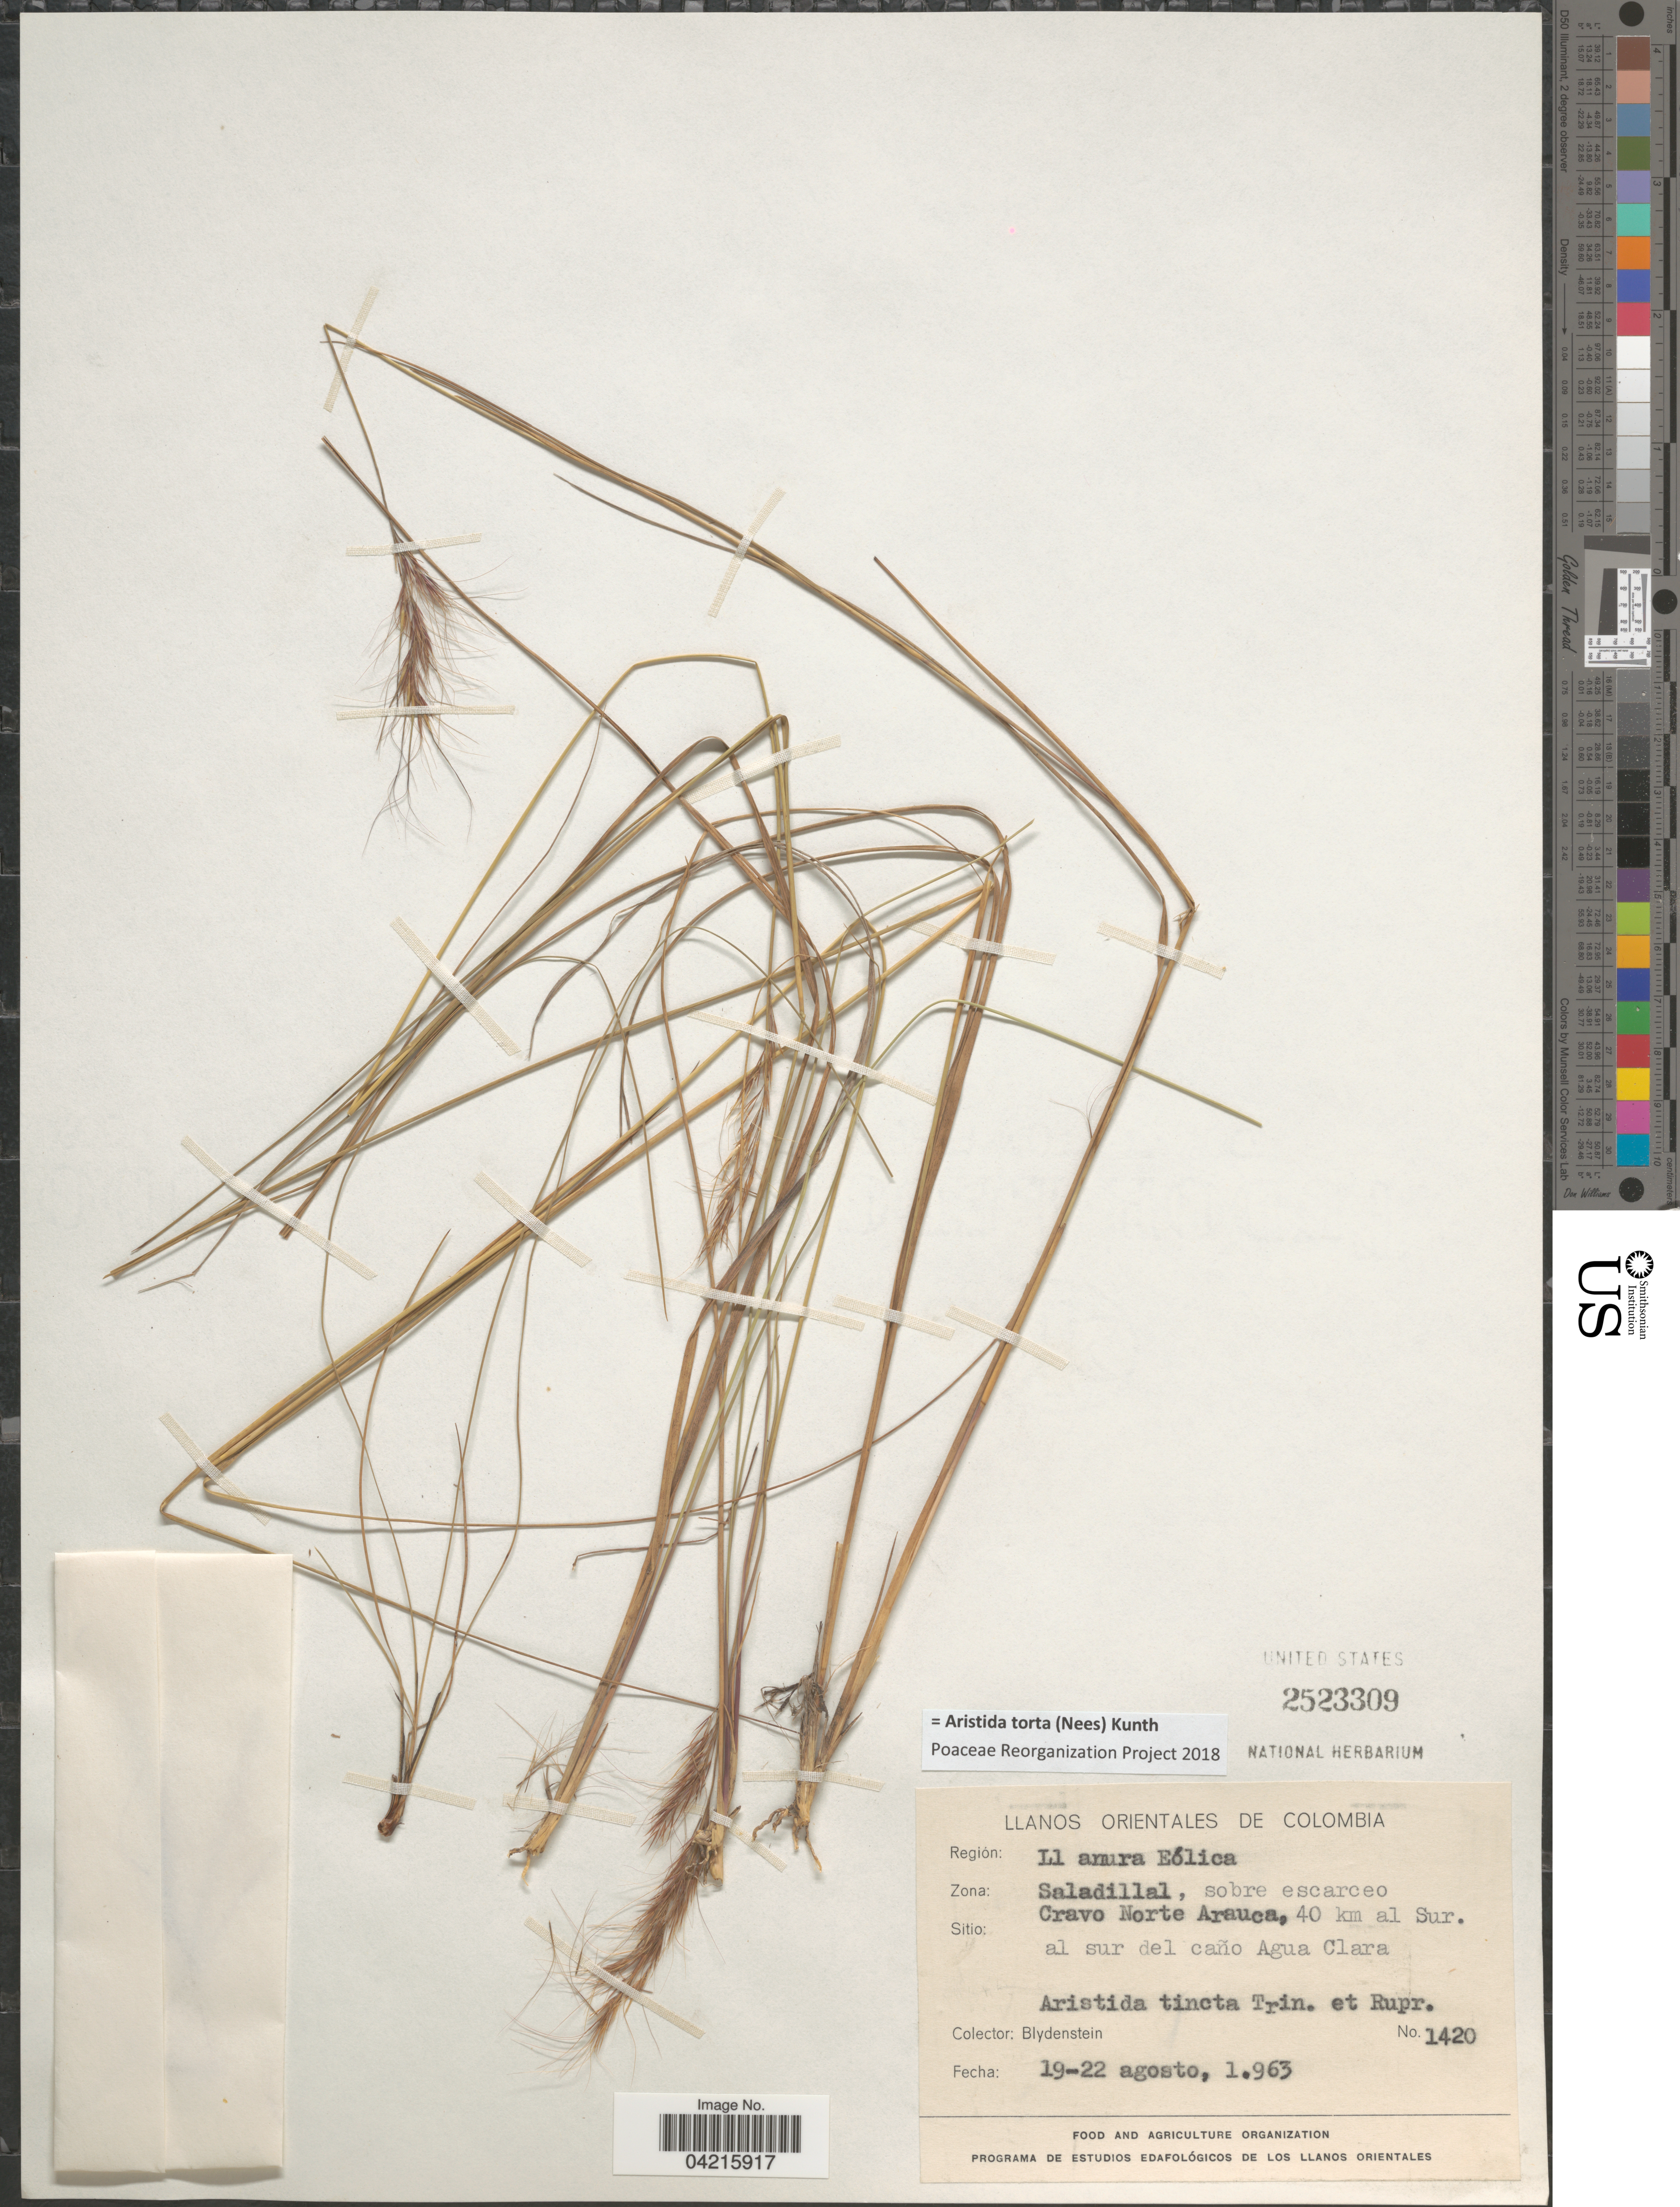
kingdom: Plantae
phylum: Tracheophyta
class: Liliopsida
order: Poales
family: Poaceae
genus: Aristida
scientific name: Aristida torta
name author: (Nees) Kunth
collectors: Blydenstein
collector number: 1420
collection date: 1963-08-19/1963-08-22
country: Colombia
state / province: Arauca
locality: Llanos Orientales de Colombia. Región: Llanura Eólica. Zona: Saladillal, sobre escarceo Cravo Norte Arauca, 40 km al Sur. al sur del caño Agua Clara.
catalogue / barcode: US 2523309